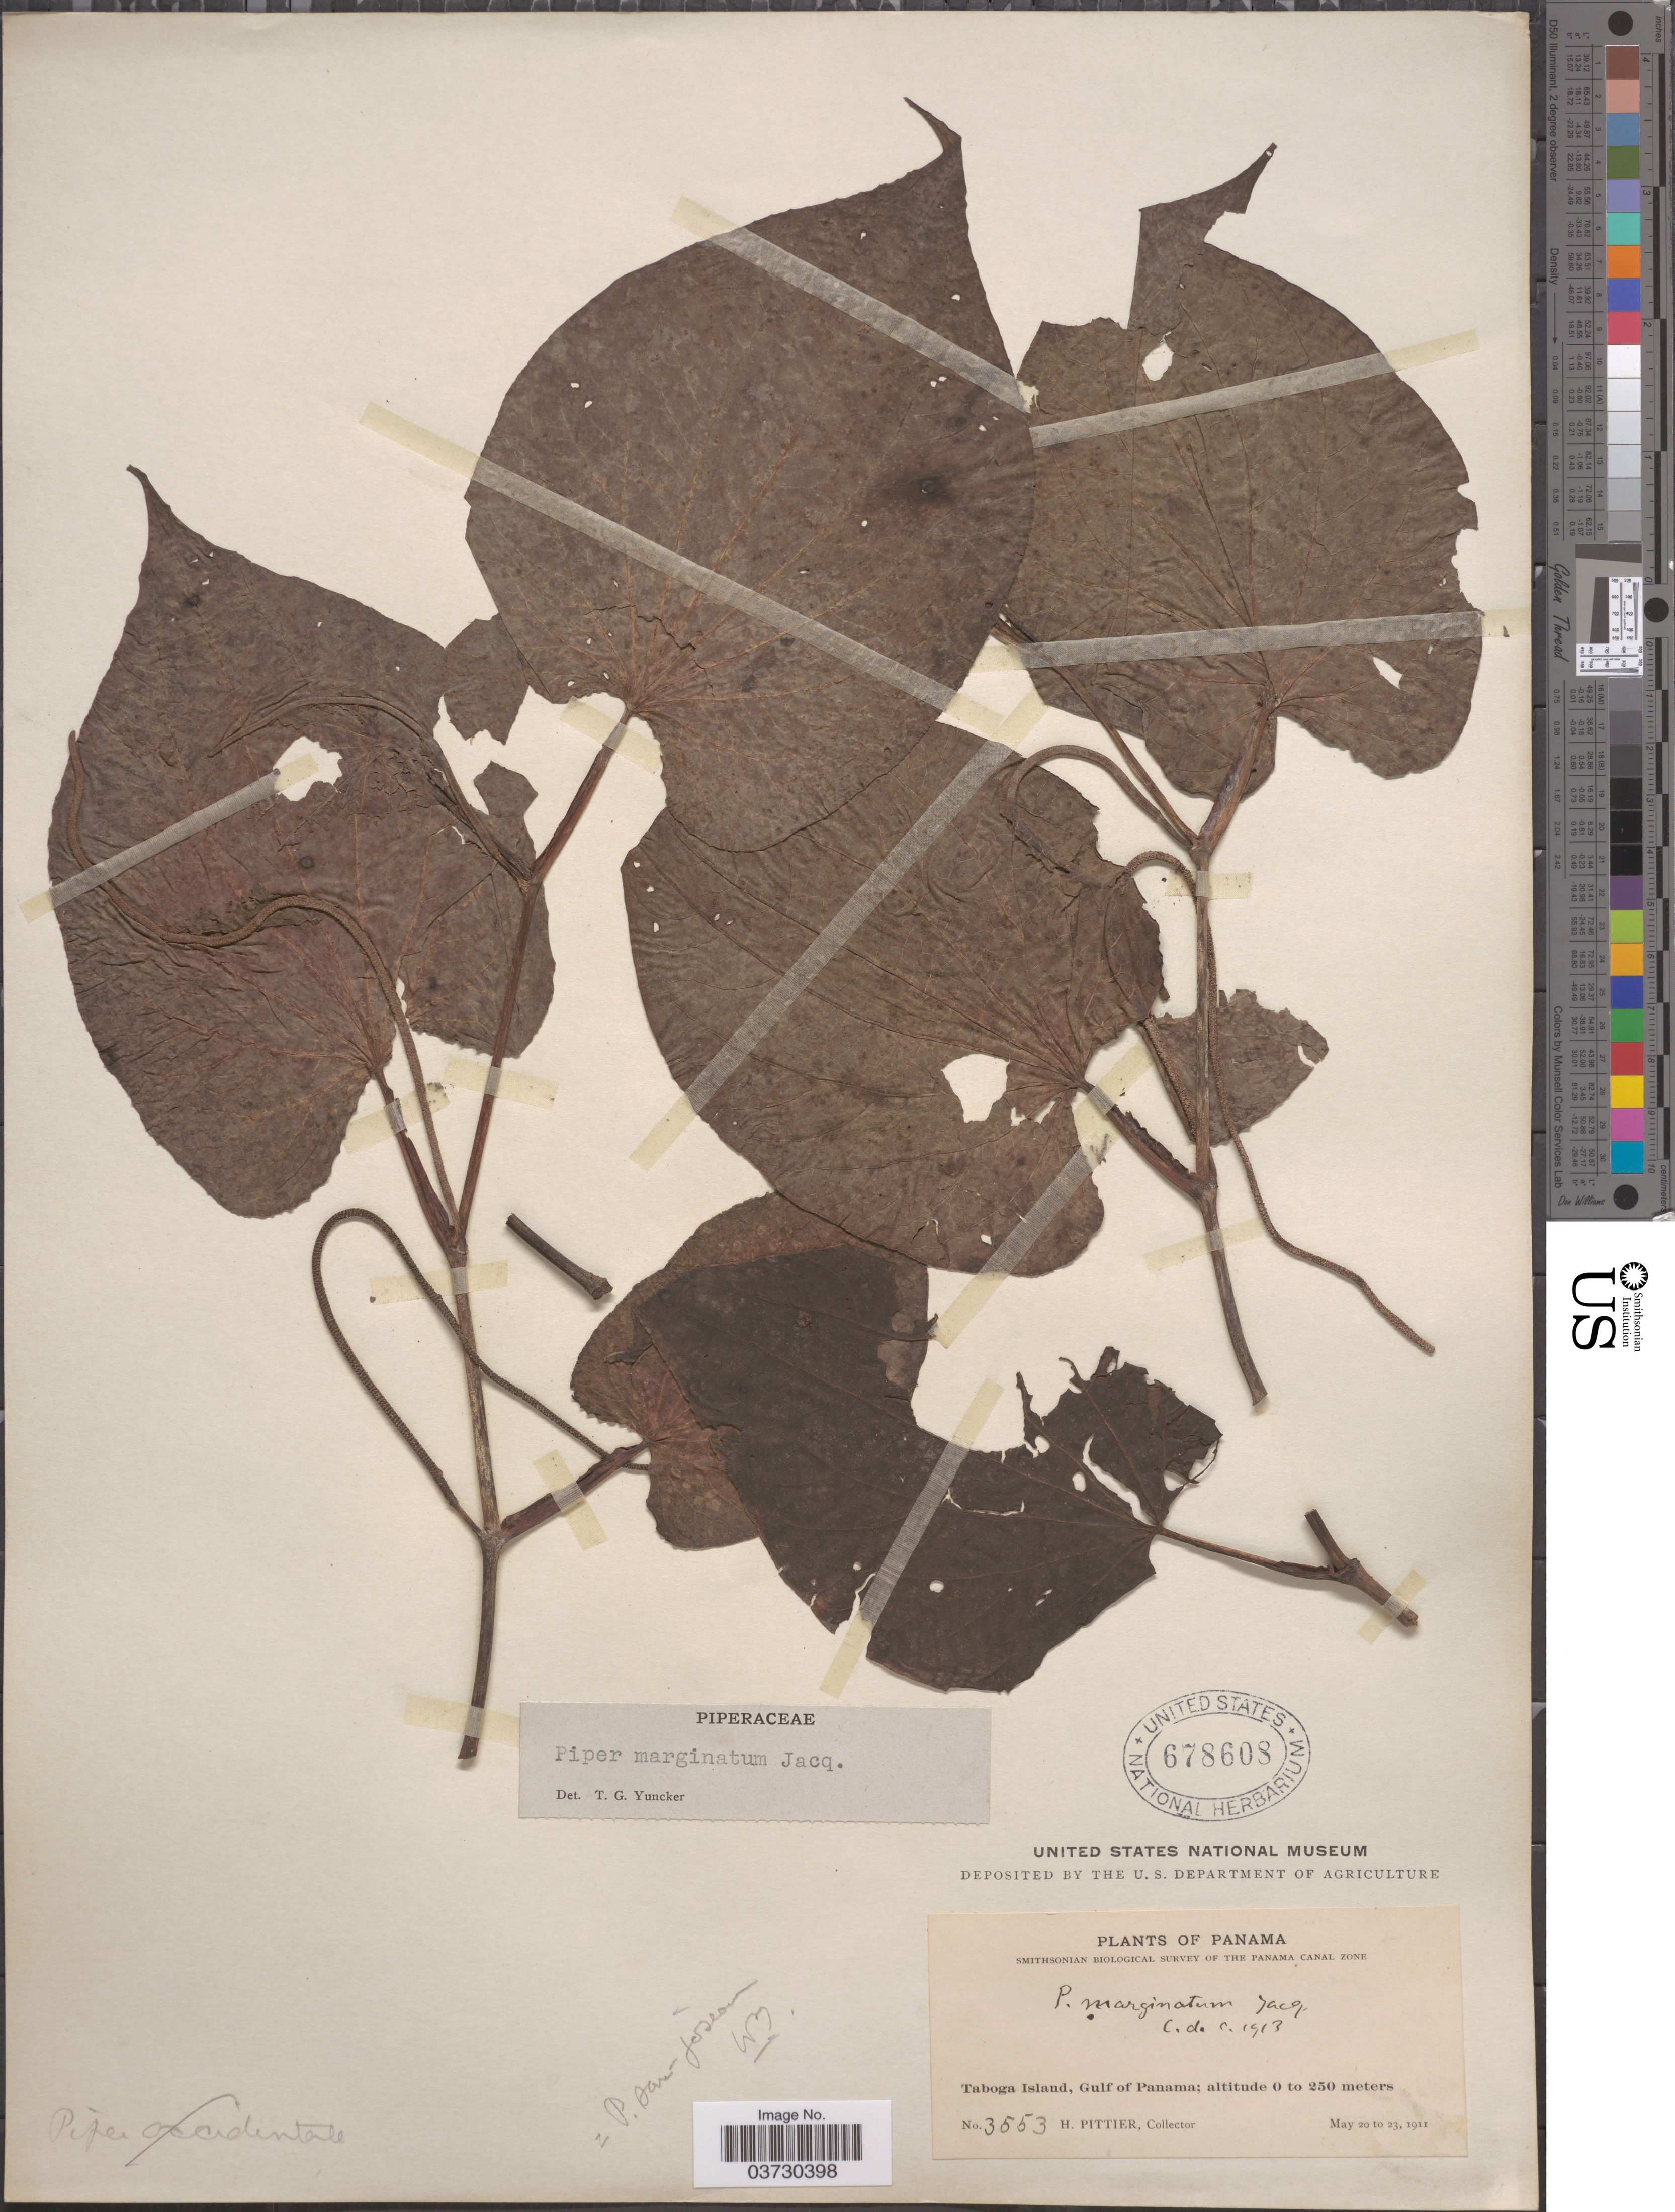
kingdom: Plantae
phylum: Tracheophyta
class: Magnoliopsida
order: Piperales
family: Piperaceae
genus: Piper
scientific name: Piper marginatum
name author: Jacq.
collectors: H. F. Pittier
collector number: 3553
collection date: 1911-05-20/1911-05-23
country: Panama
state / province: Panamá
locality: The Panama Canal Zone. Taboga Island, Gulf of Panama.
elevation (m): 0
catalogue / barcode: US 678608